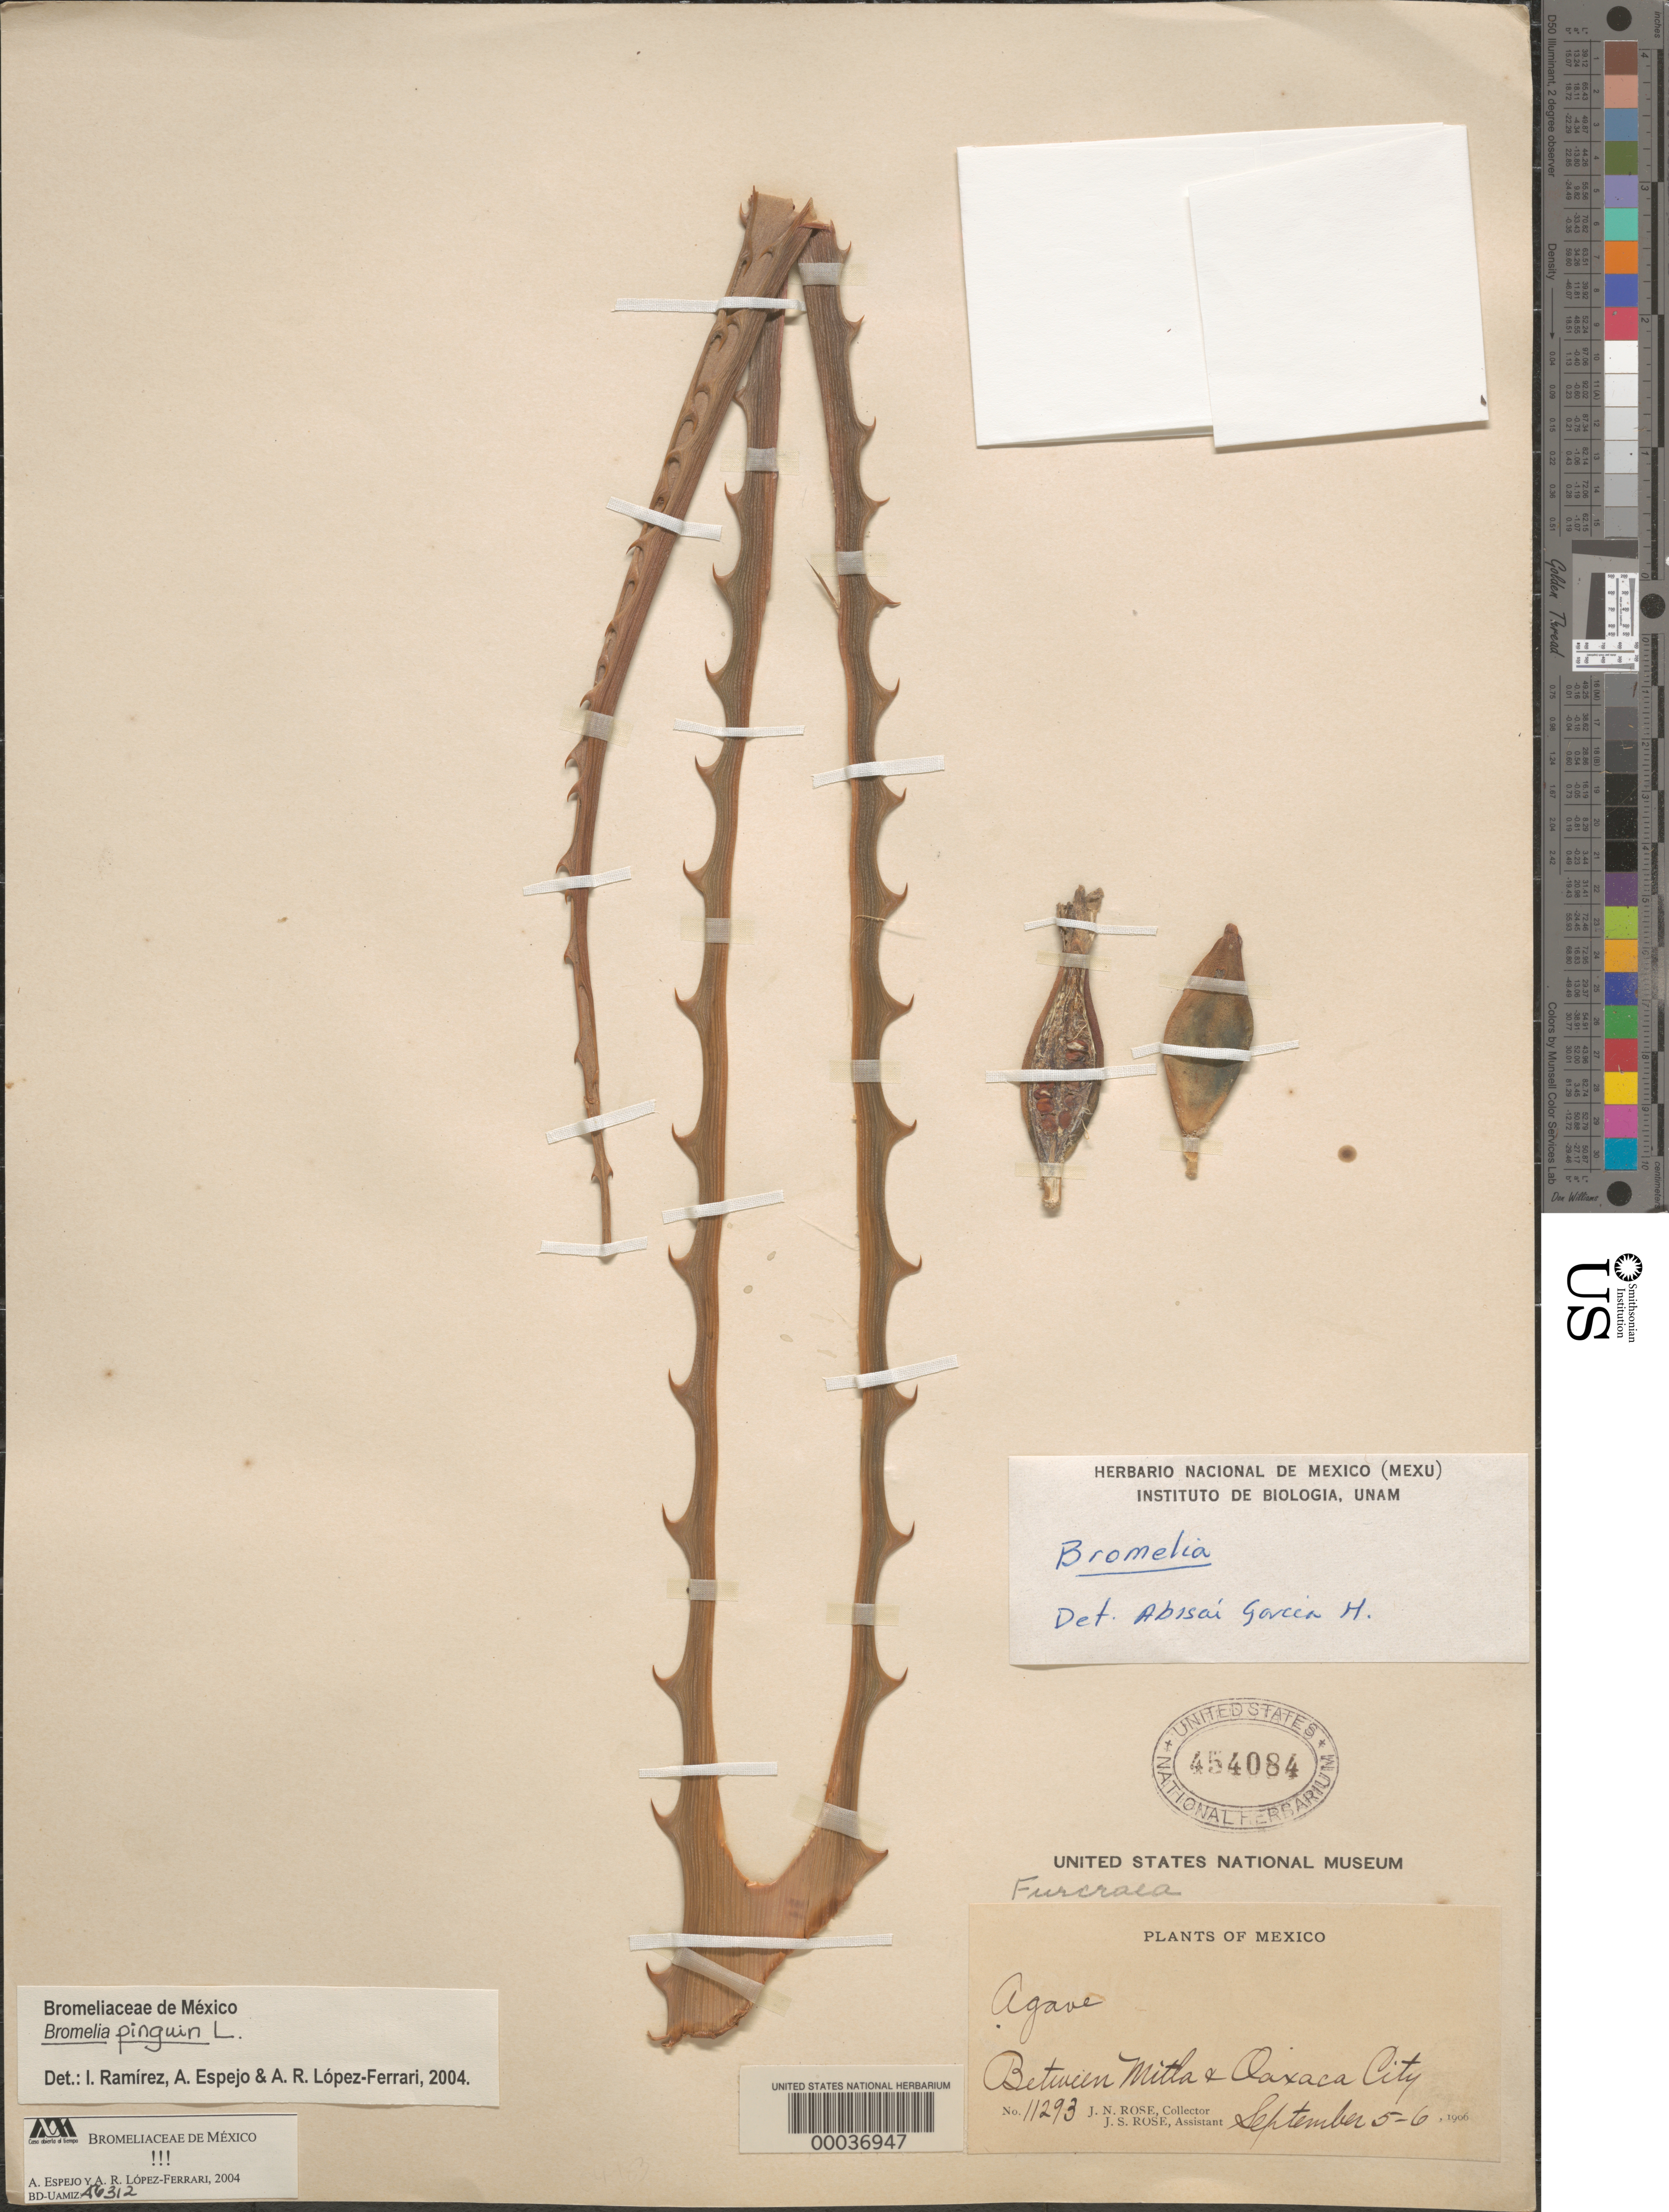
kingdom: Plantae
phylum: Tracheophyta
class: Liliopsida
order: Poales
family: Bromeliaceae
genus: Bromelia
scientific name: Bromelia sp.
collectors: J. N. Rose & J. S. Rose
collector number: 11293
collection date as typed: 05 Sep 1906 to 06 Sep 1906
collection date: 1906-09-05/1906-09-06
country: Mexico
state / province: Oaxaca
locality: Between mitla and Oaxaca city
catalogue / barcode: US 454084